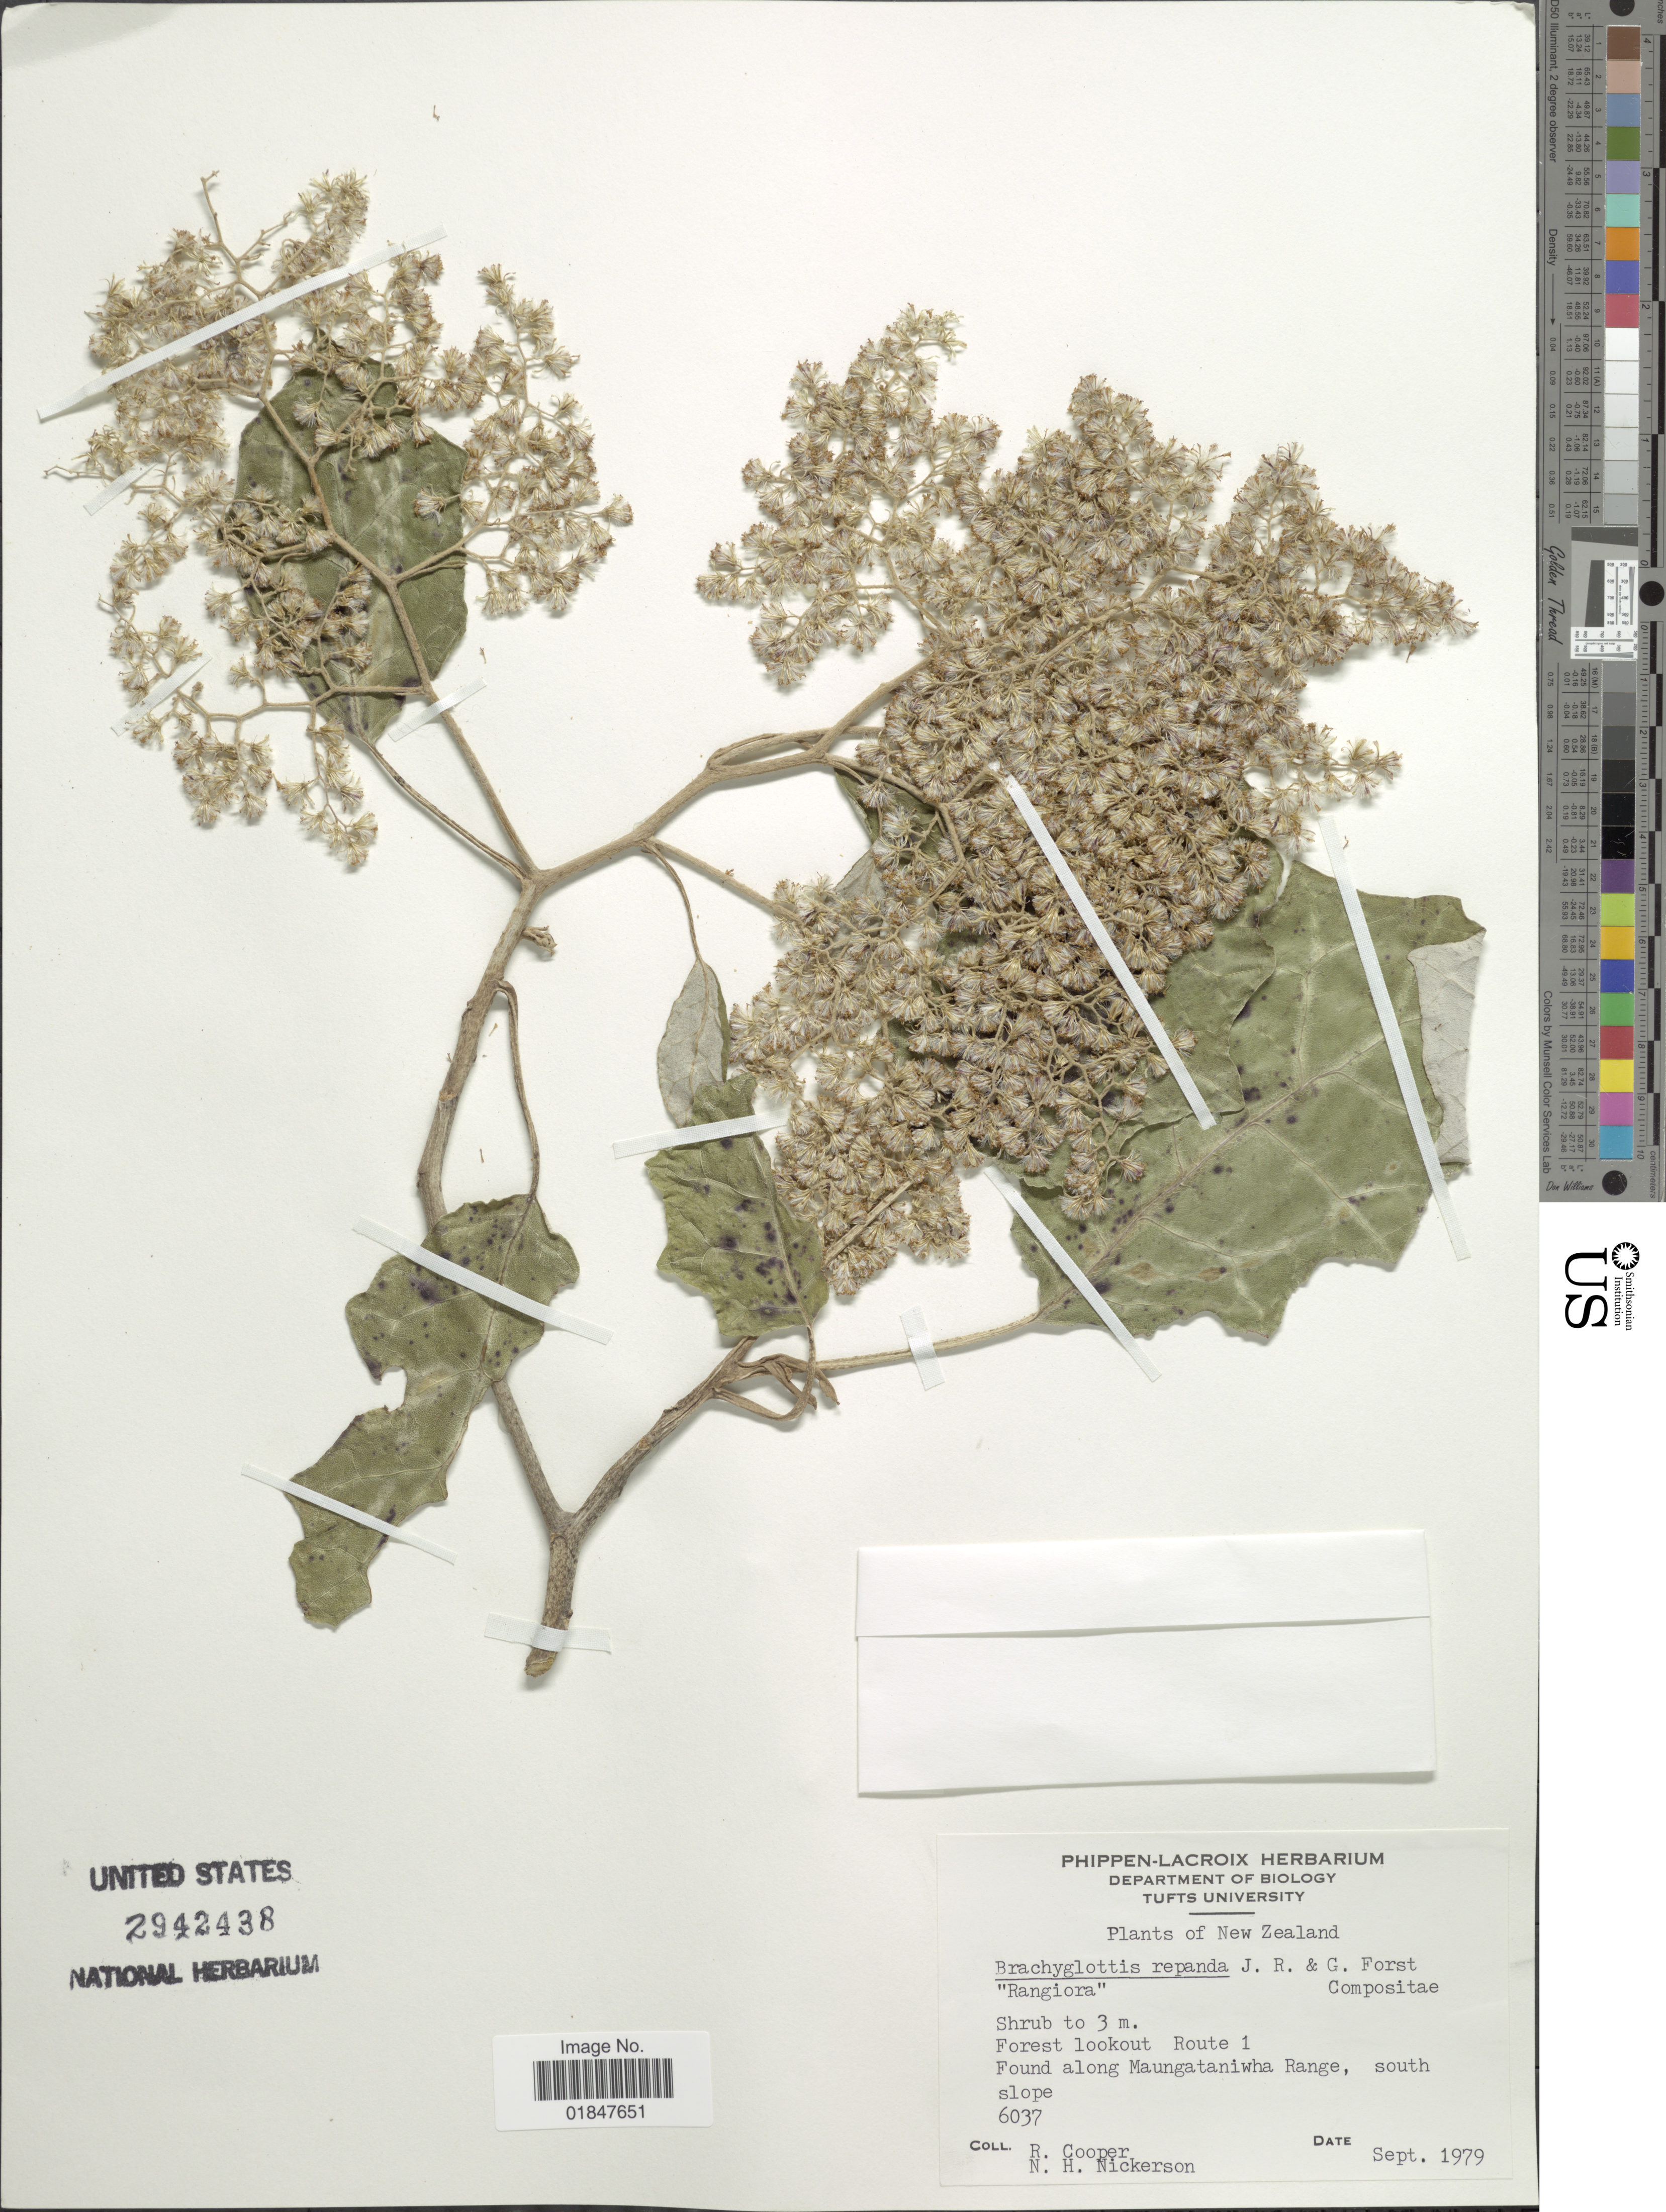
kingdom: Plantae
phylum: Tracheophyta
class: Magnoliopsida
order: Asterales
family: Asteraceae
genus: Brachyglottis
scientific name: Brachyglottis repanda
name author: J.R. Forst. & G. Forst.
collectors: R. Cooper & N. Nickerson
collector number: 6037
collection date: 1979-09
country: New Zealand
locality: Forest lookout Route 1, Found along Maungataniwha Range, south slope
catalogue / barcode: US 2942438